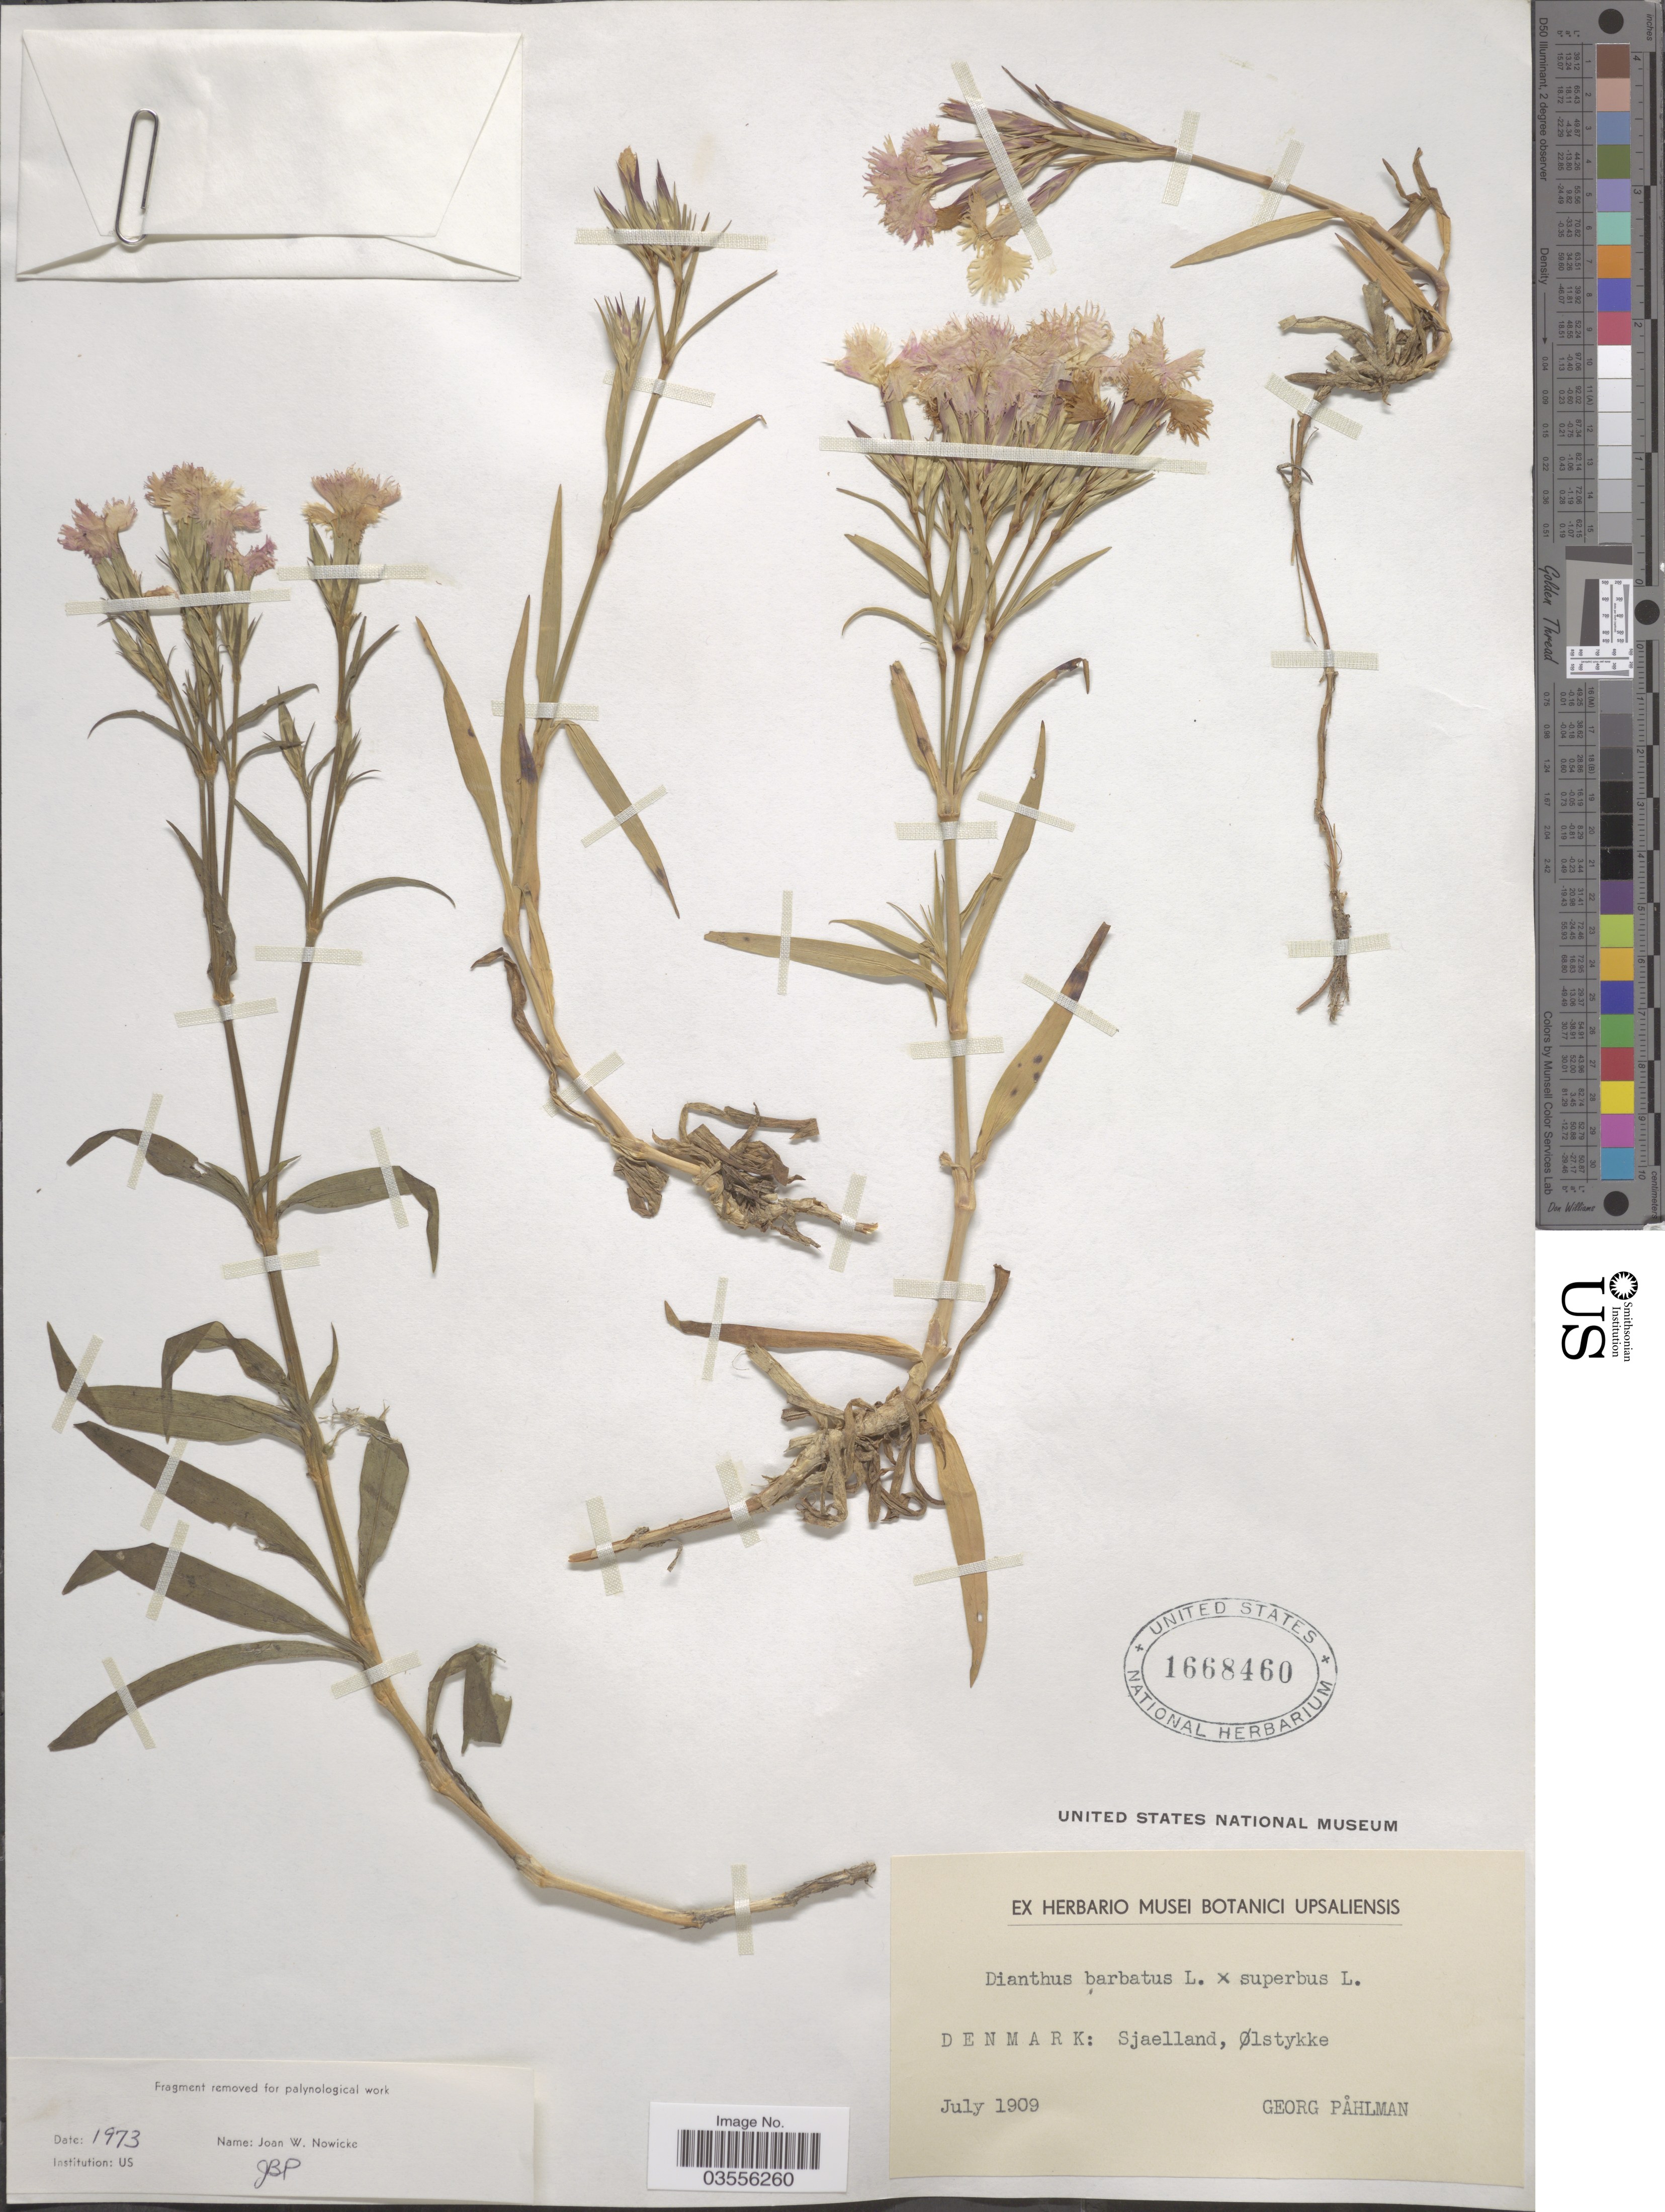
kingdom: Plantae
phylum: Tracheophyta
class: Magnoliopsida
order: Caryophyllales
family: Caryophyllaceae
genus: Dianthus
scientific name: Dianthus barbatus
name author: L.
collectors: G. Påhlman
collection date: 1909-07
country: Denmark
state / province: Sjæland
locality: Ølstykke.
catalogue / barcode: US 1668460